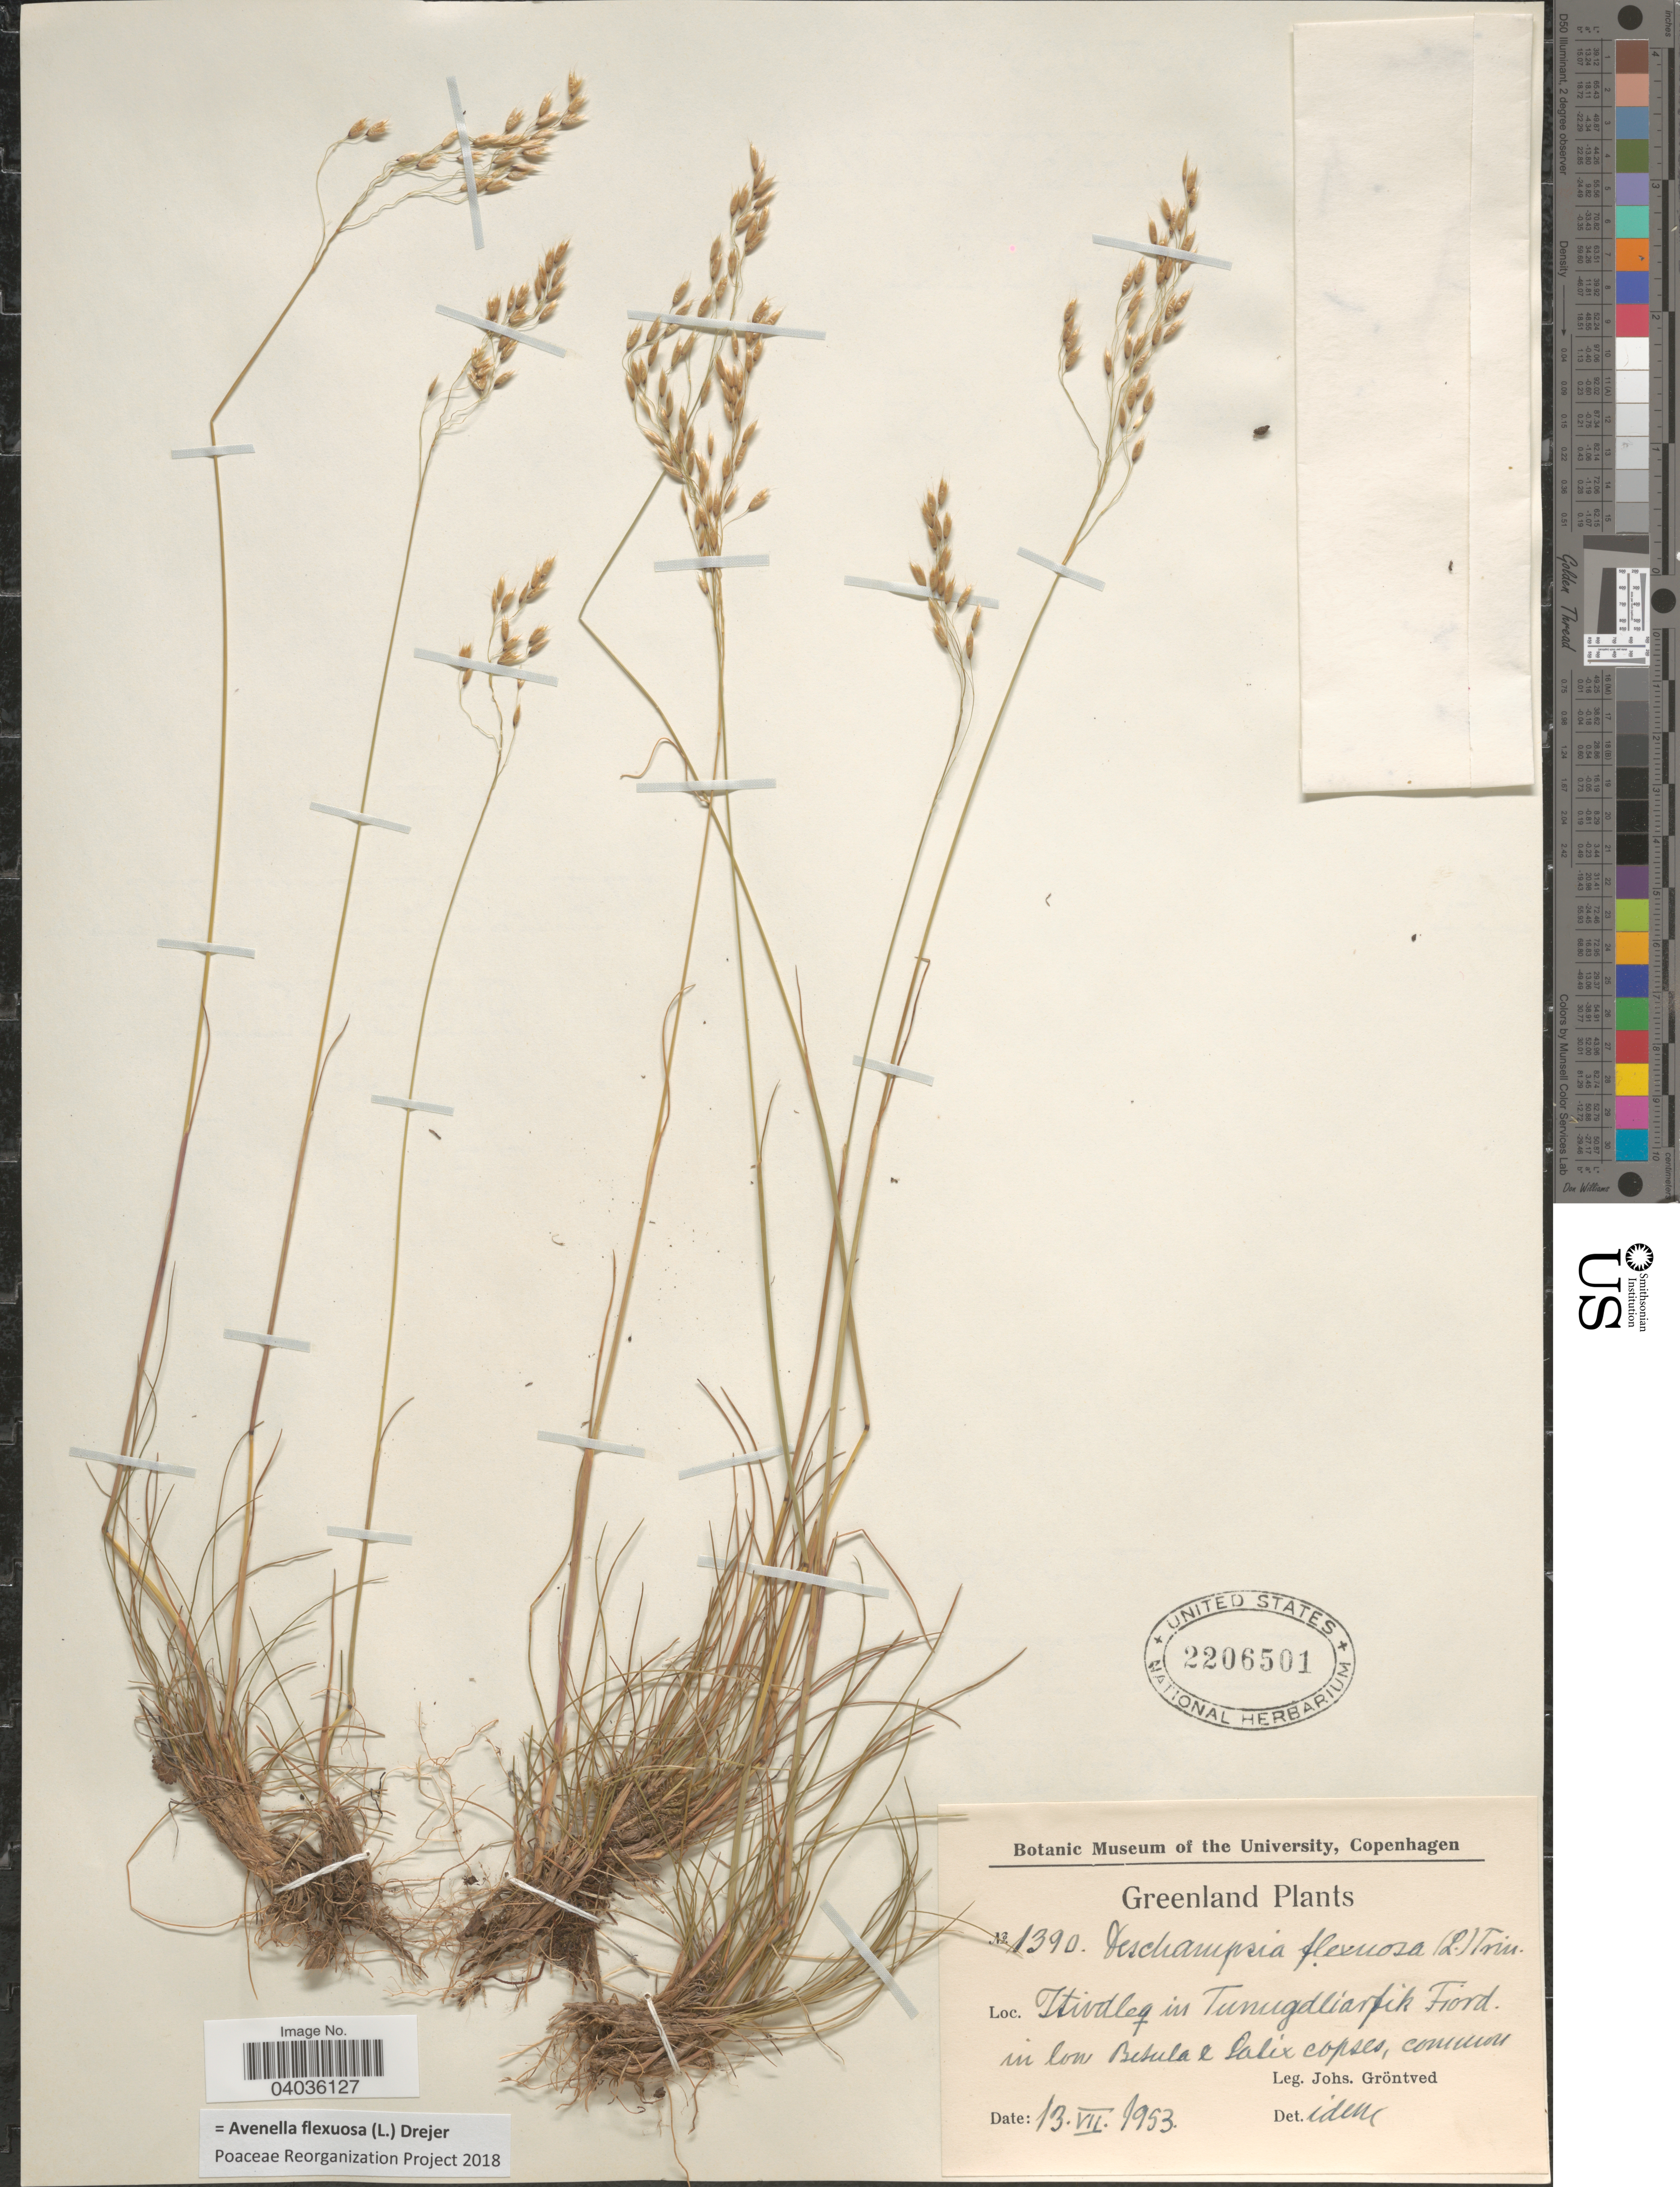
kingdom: Plantae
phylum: Tracheophyta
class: Liliopsida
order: Poales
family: Poaceae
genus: Avenella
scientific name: Avenella flexuosa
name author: (L.) Drejer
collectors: J. Gröntved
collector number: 1390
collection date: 1953-07-13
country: Greenland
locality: Itivdleq in Tunugdliarfik Fiord in low Betula e Salix copses.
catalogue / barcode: US 2206501